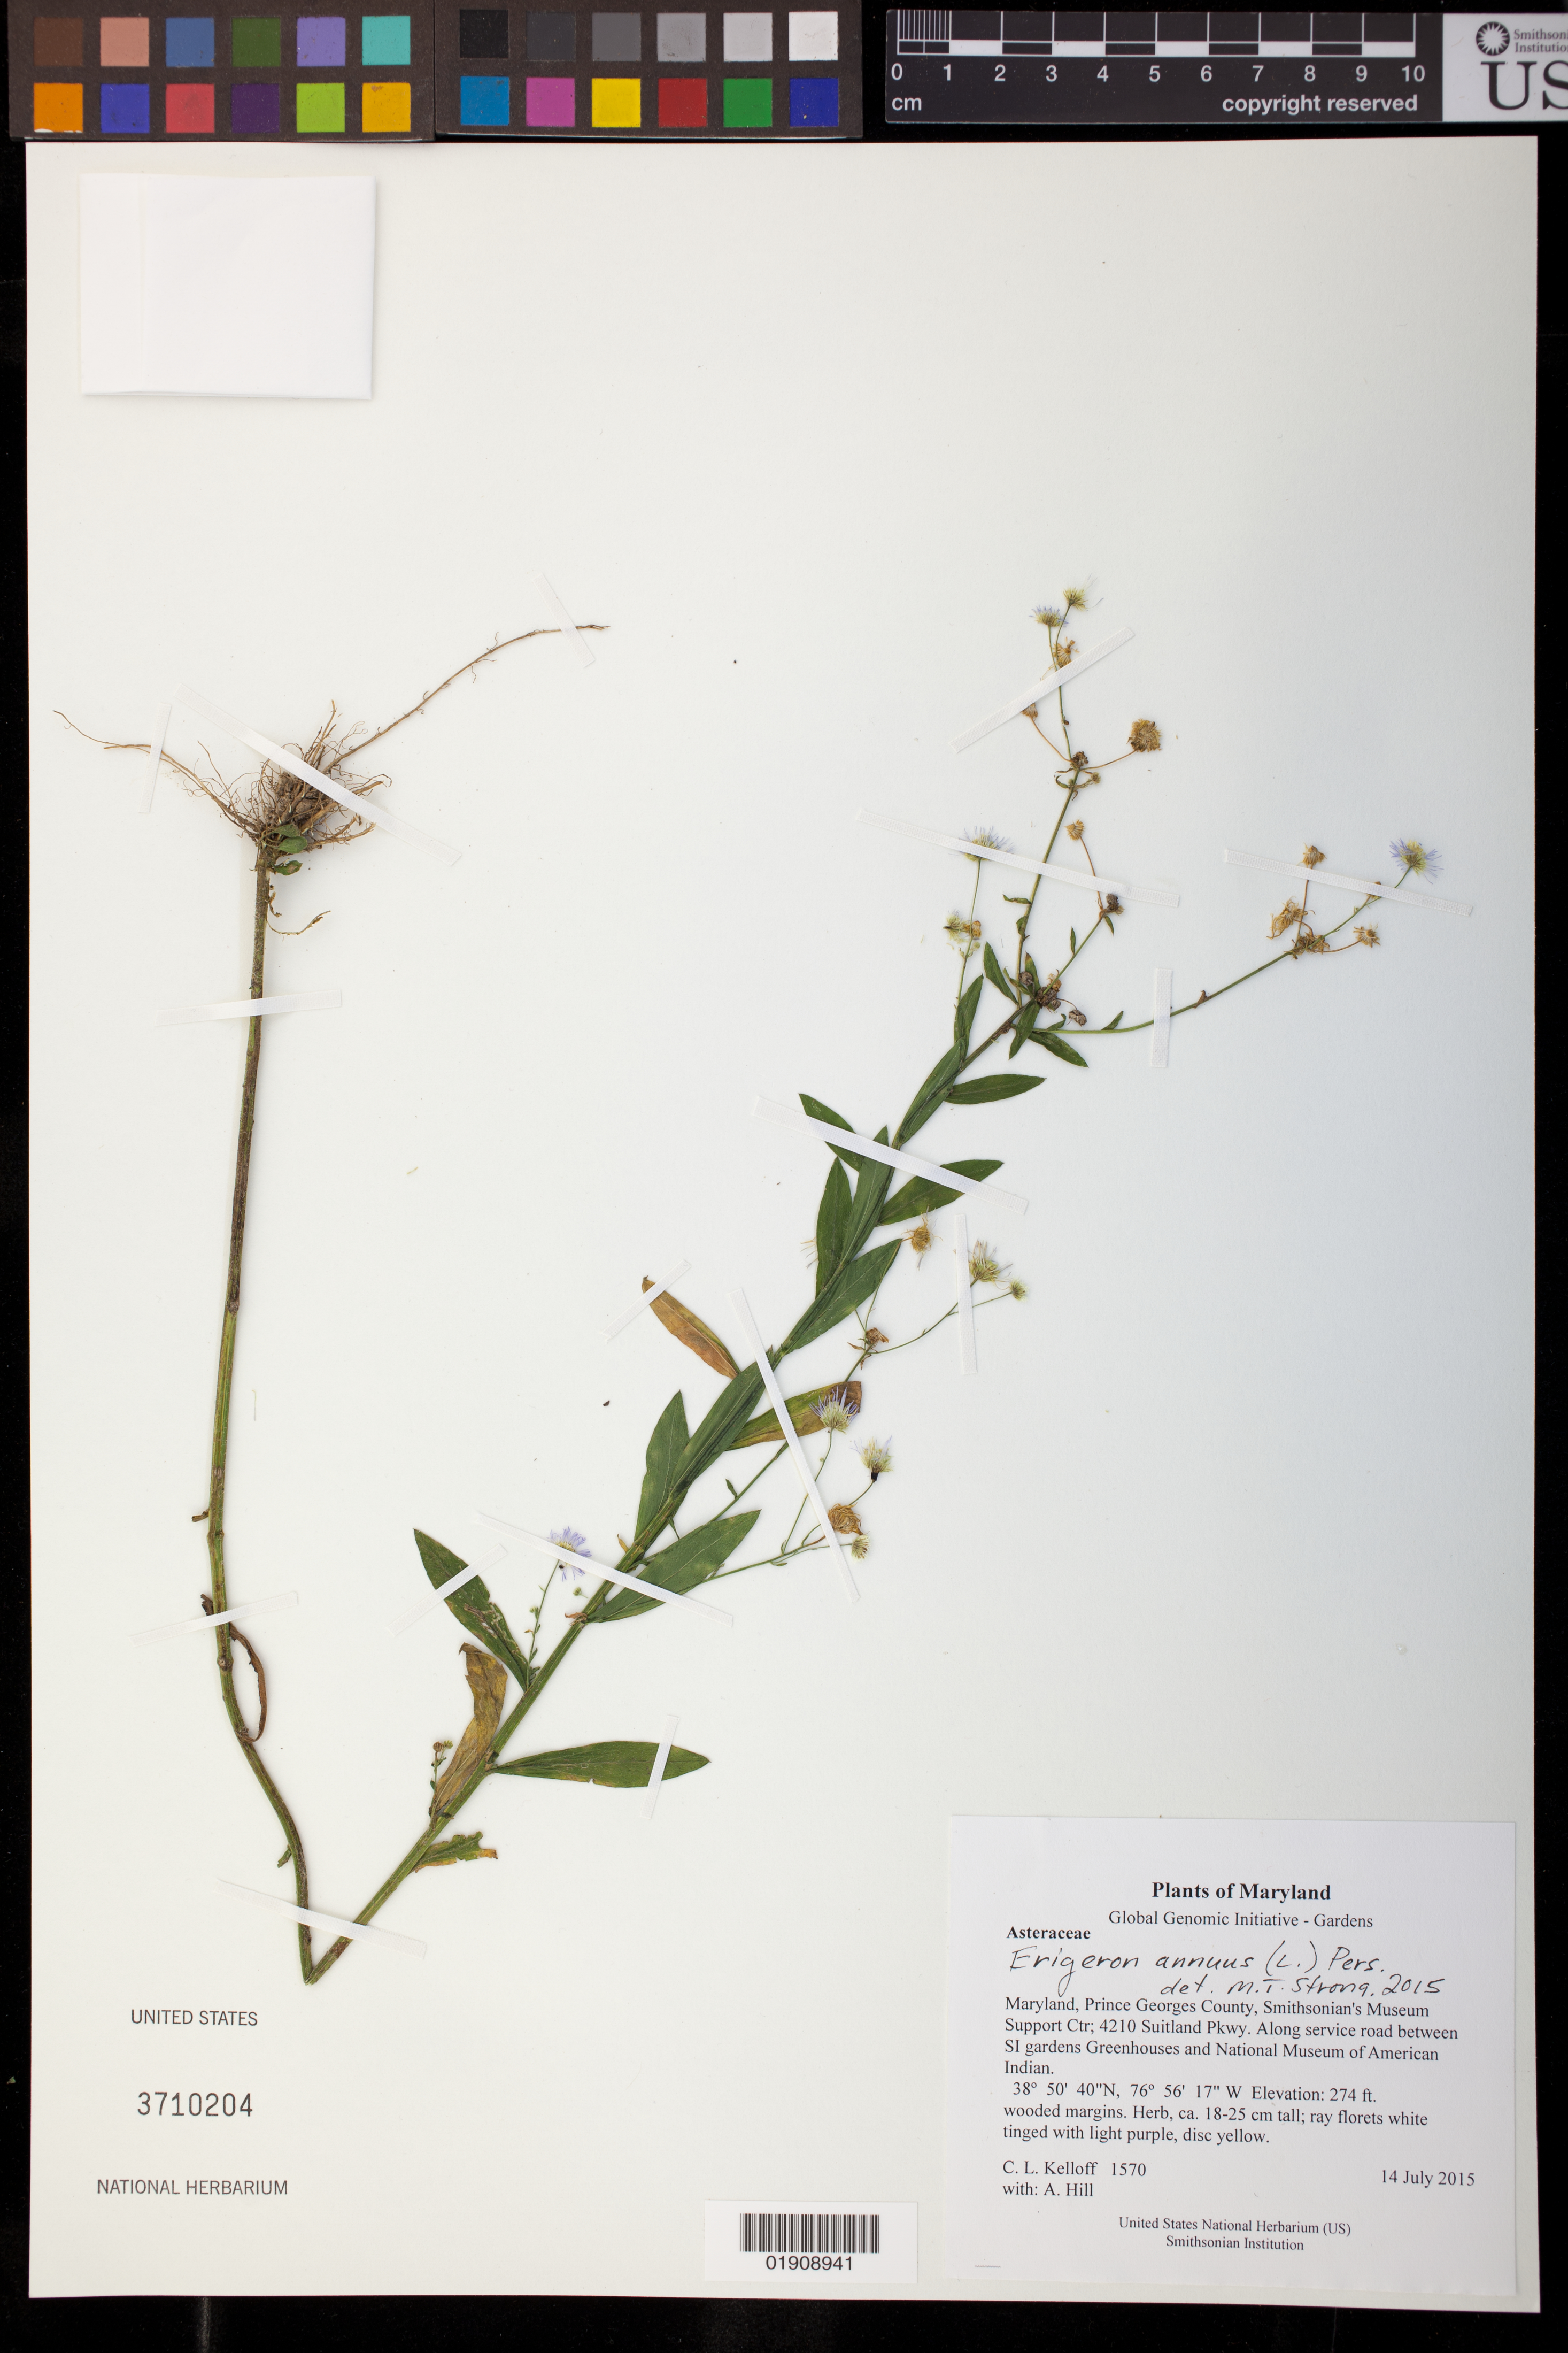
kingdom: Plantae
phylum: Tracheophyta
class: Magnoliopsida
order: Asterales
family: Asteraceae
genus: Erigeron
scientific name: Erigeron annuus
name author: (L.) Pers.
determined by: Strong, M. T., (US), Smithsonian Institution - National Museum of Natural History (UNITED STATES)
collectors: C. L. Kelloff & A. Hill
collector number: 1570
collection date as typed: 14 July 2015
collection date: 2015-07-14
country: United States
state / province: Maryland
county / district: Prince George's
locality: Smithsonian's Museum Support Ctr; 4210 Suitland Pkwy. Along service road between SI gardens Greenhouses and National Museum of American Indian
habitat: wooded margins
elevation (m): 84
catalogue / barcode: US 3710204